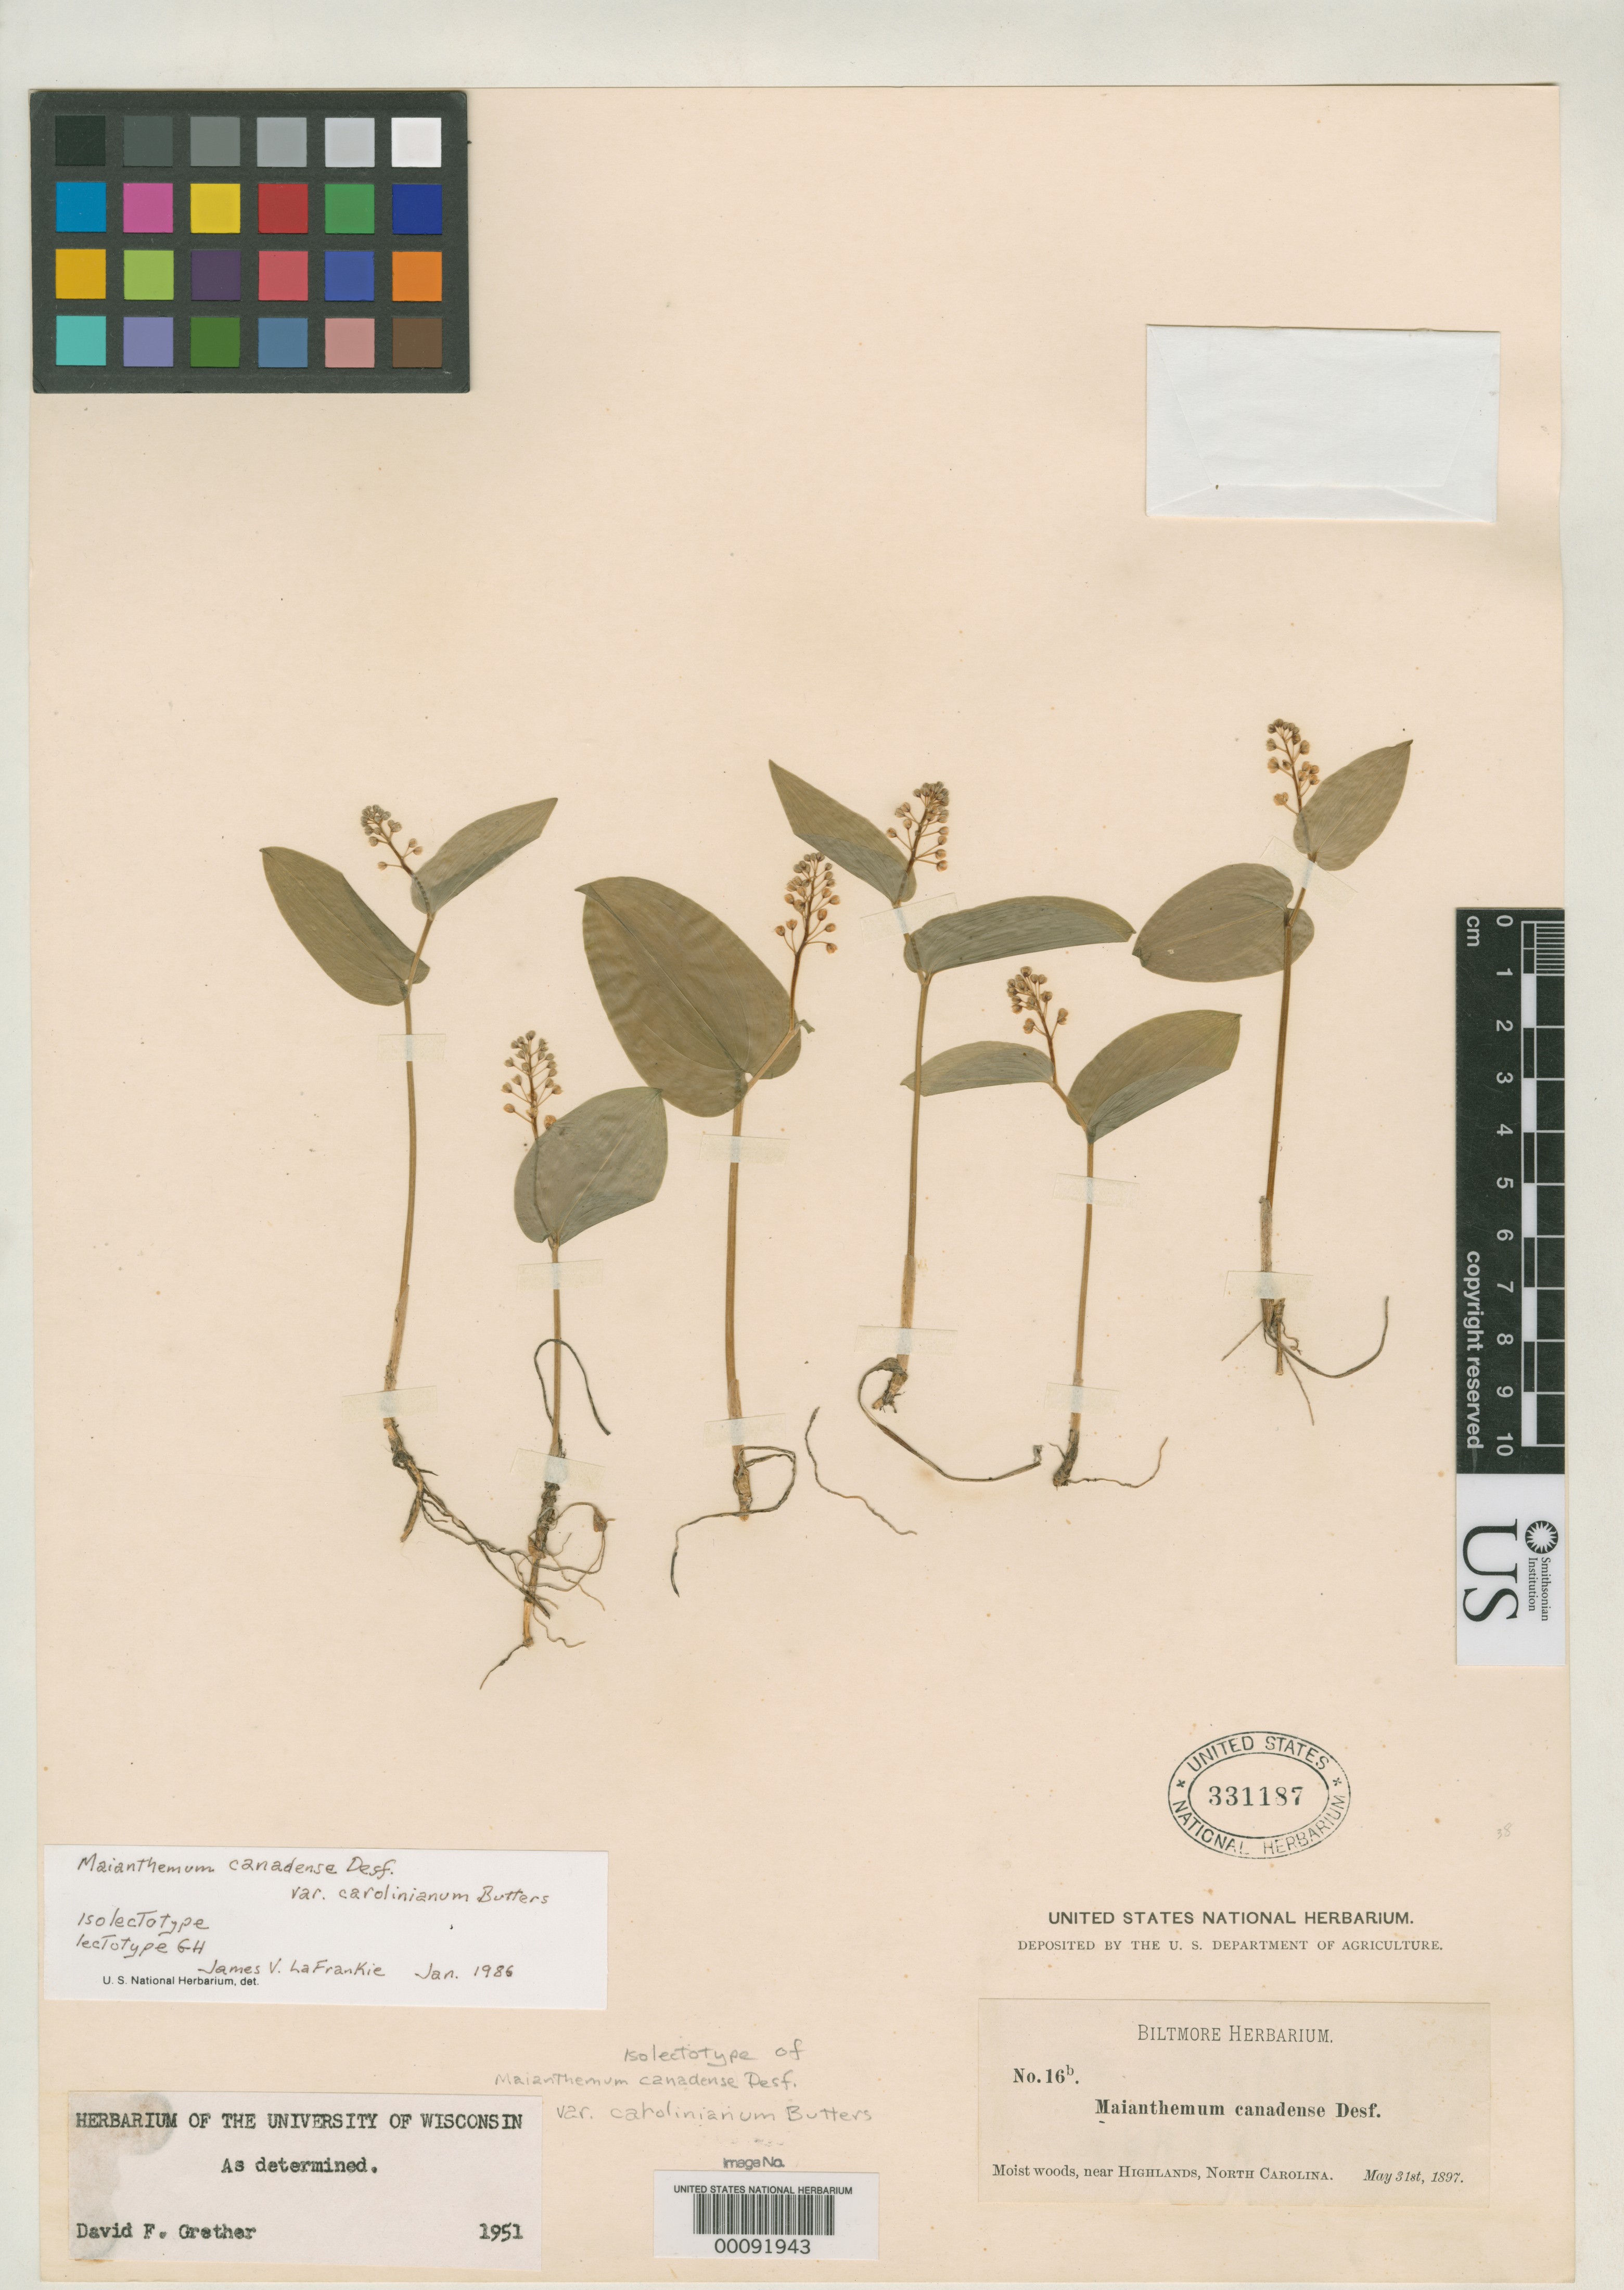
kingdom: Plantae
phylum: Tracheophyta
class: Liliopsida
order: Asparagales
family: Asparagaceae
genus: Maianthemum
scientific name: Maianthemum canadense var. carolinianum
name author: Butters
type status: Isotype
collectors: ex herb. Biltmore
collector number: Herb. No. 16b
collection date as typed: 31 May 1897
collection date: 1897-05-31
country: United States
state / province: North Carolina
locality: Highlands.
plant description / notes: Specimen annotated by J.V. LaFrankie (Jan. 1986) as isolectotype, "lectotype in GH", but cited as "isotype" (with holotype at MINN) in J. Arnold Arbor. 67: 393 (Oct. 1986).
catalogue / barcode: US 331187